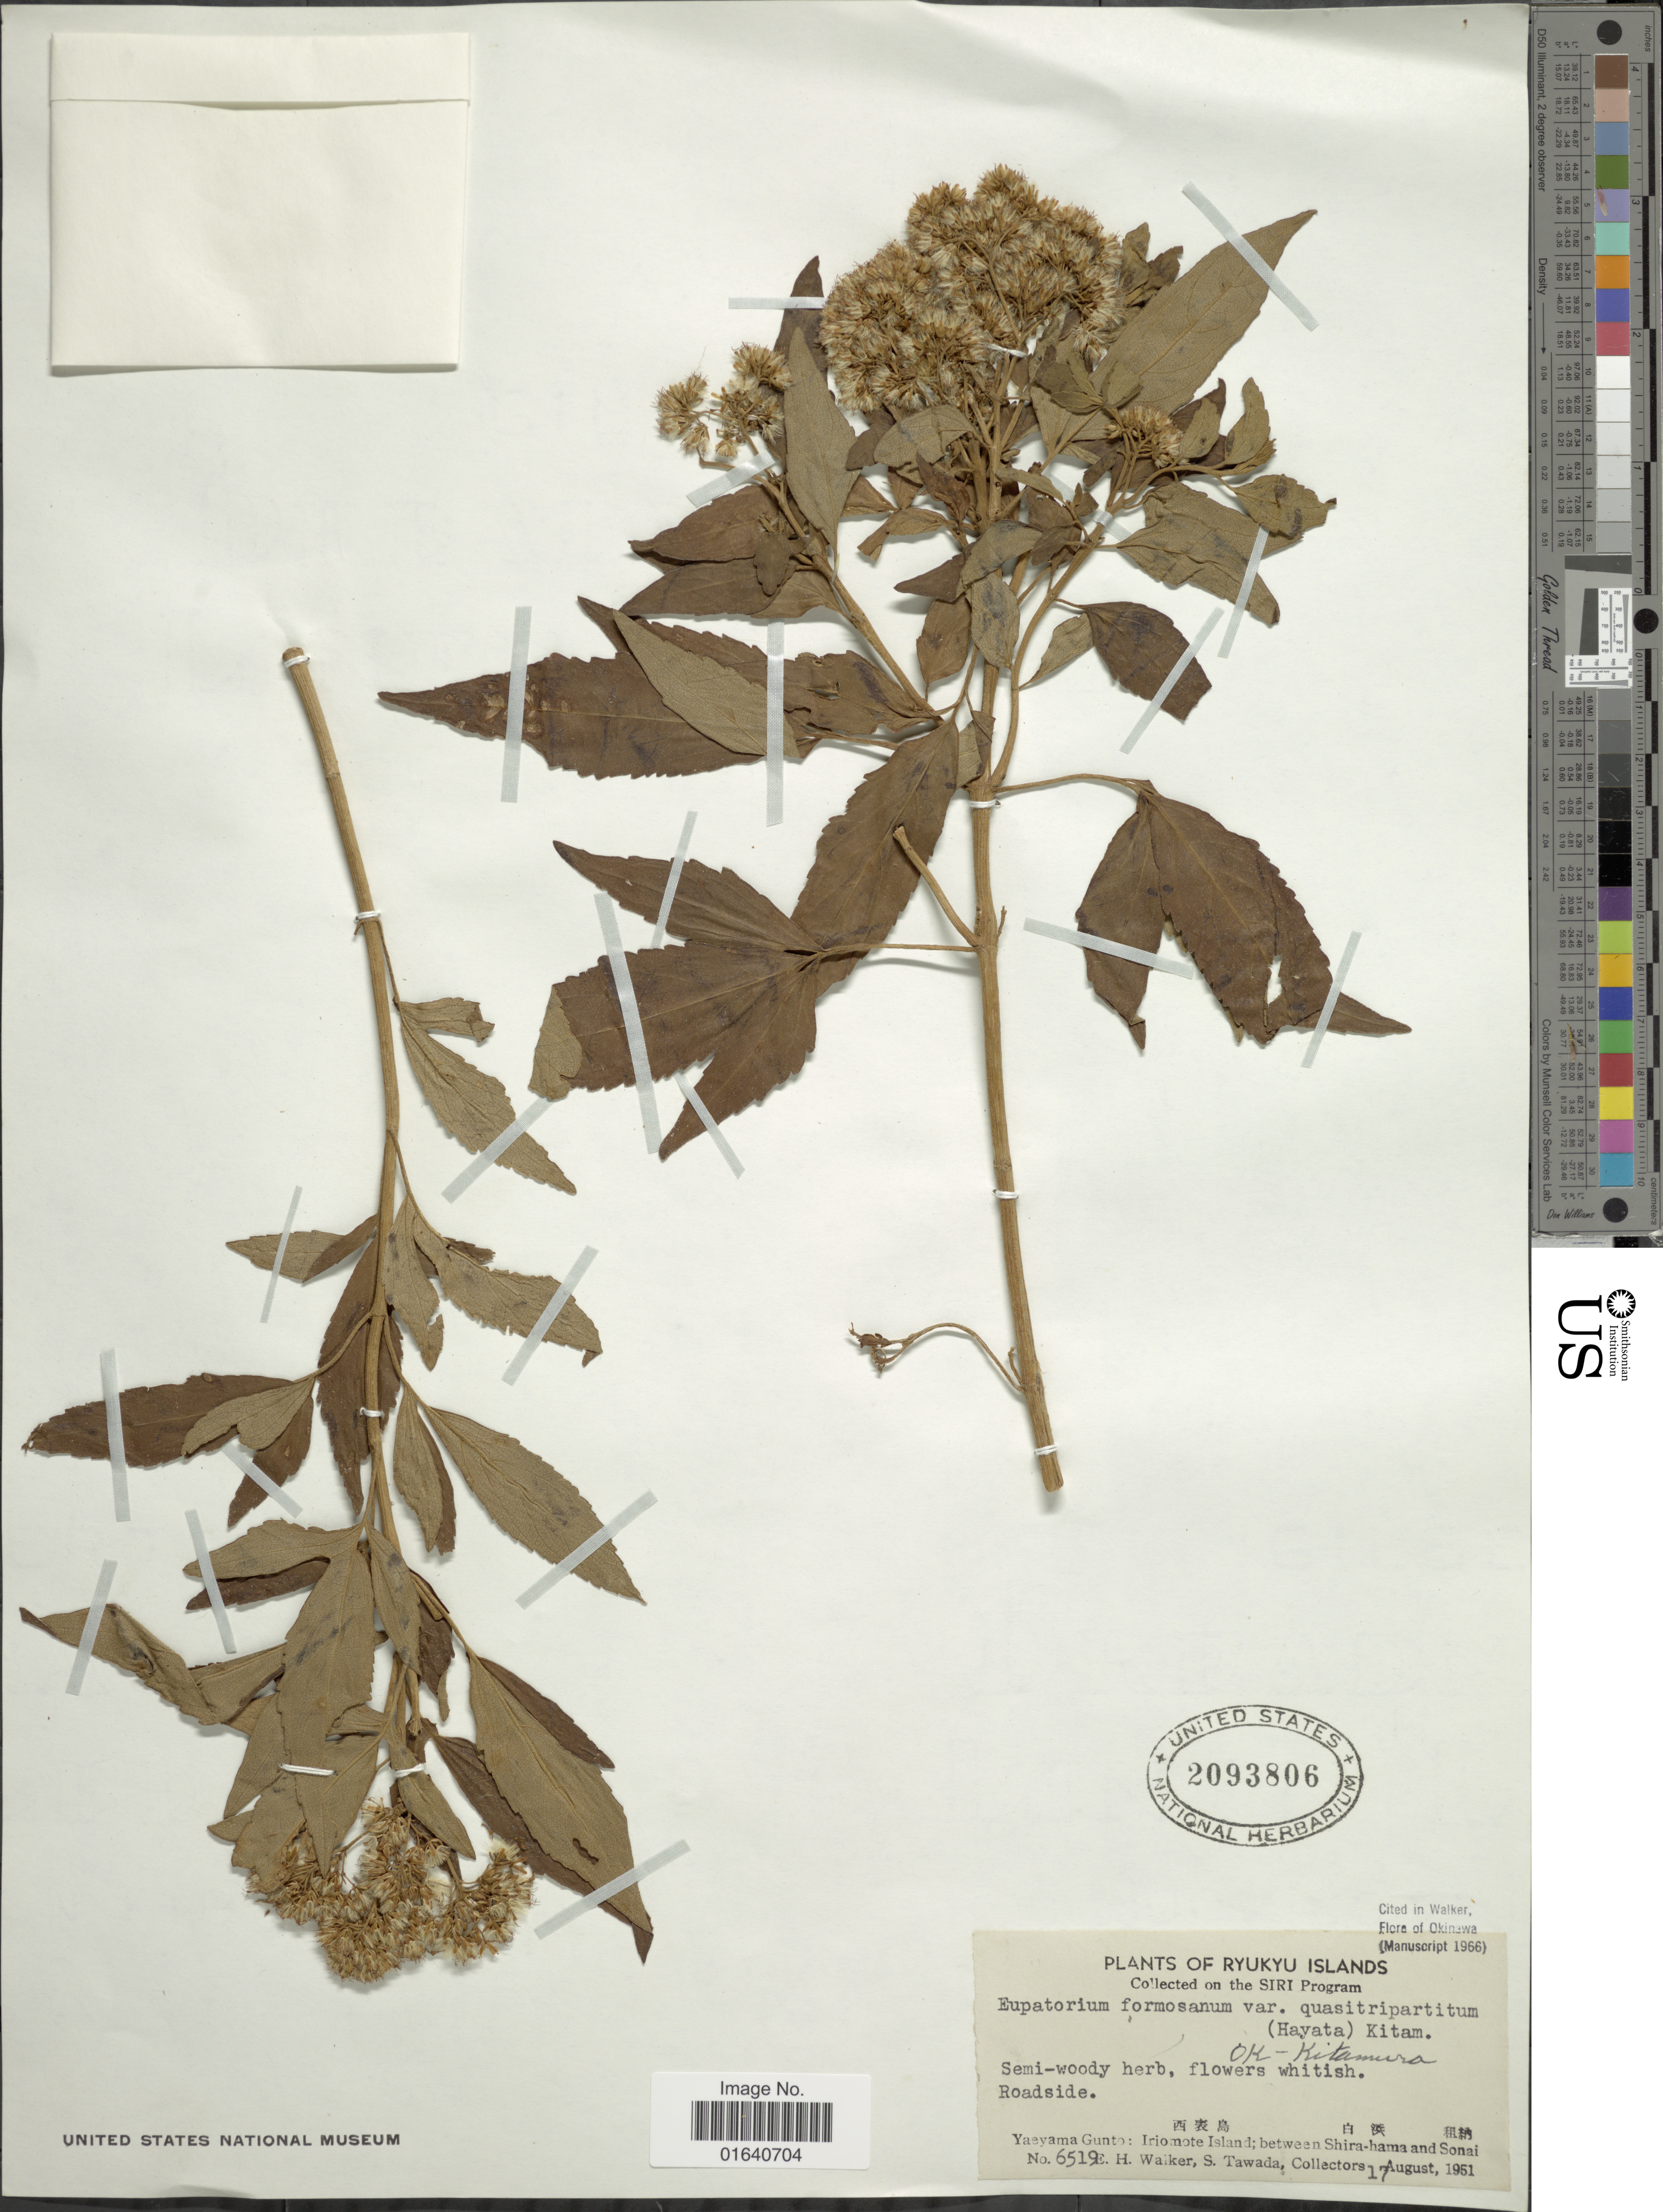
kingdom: Plantae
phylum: Tracheophyta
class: Magnoliopsida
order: Asterales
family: Asteraceae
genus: Eupatorium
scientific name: Eupatorium formosanum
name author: Hayata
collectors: E. H. Walker & S. Tawada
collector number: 6519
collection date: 1951-08-17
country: Japan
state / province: Okinawa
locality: Ryukyu Islands, Roadisde, Yaeyama Gunto: Iriomote Island; between Shira-hama and Sonai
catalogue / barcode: US 2093806